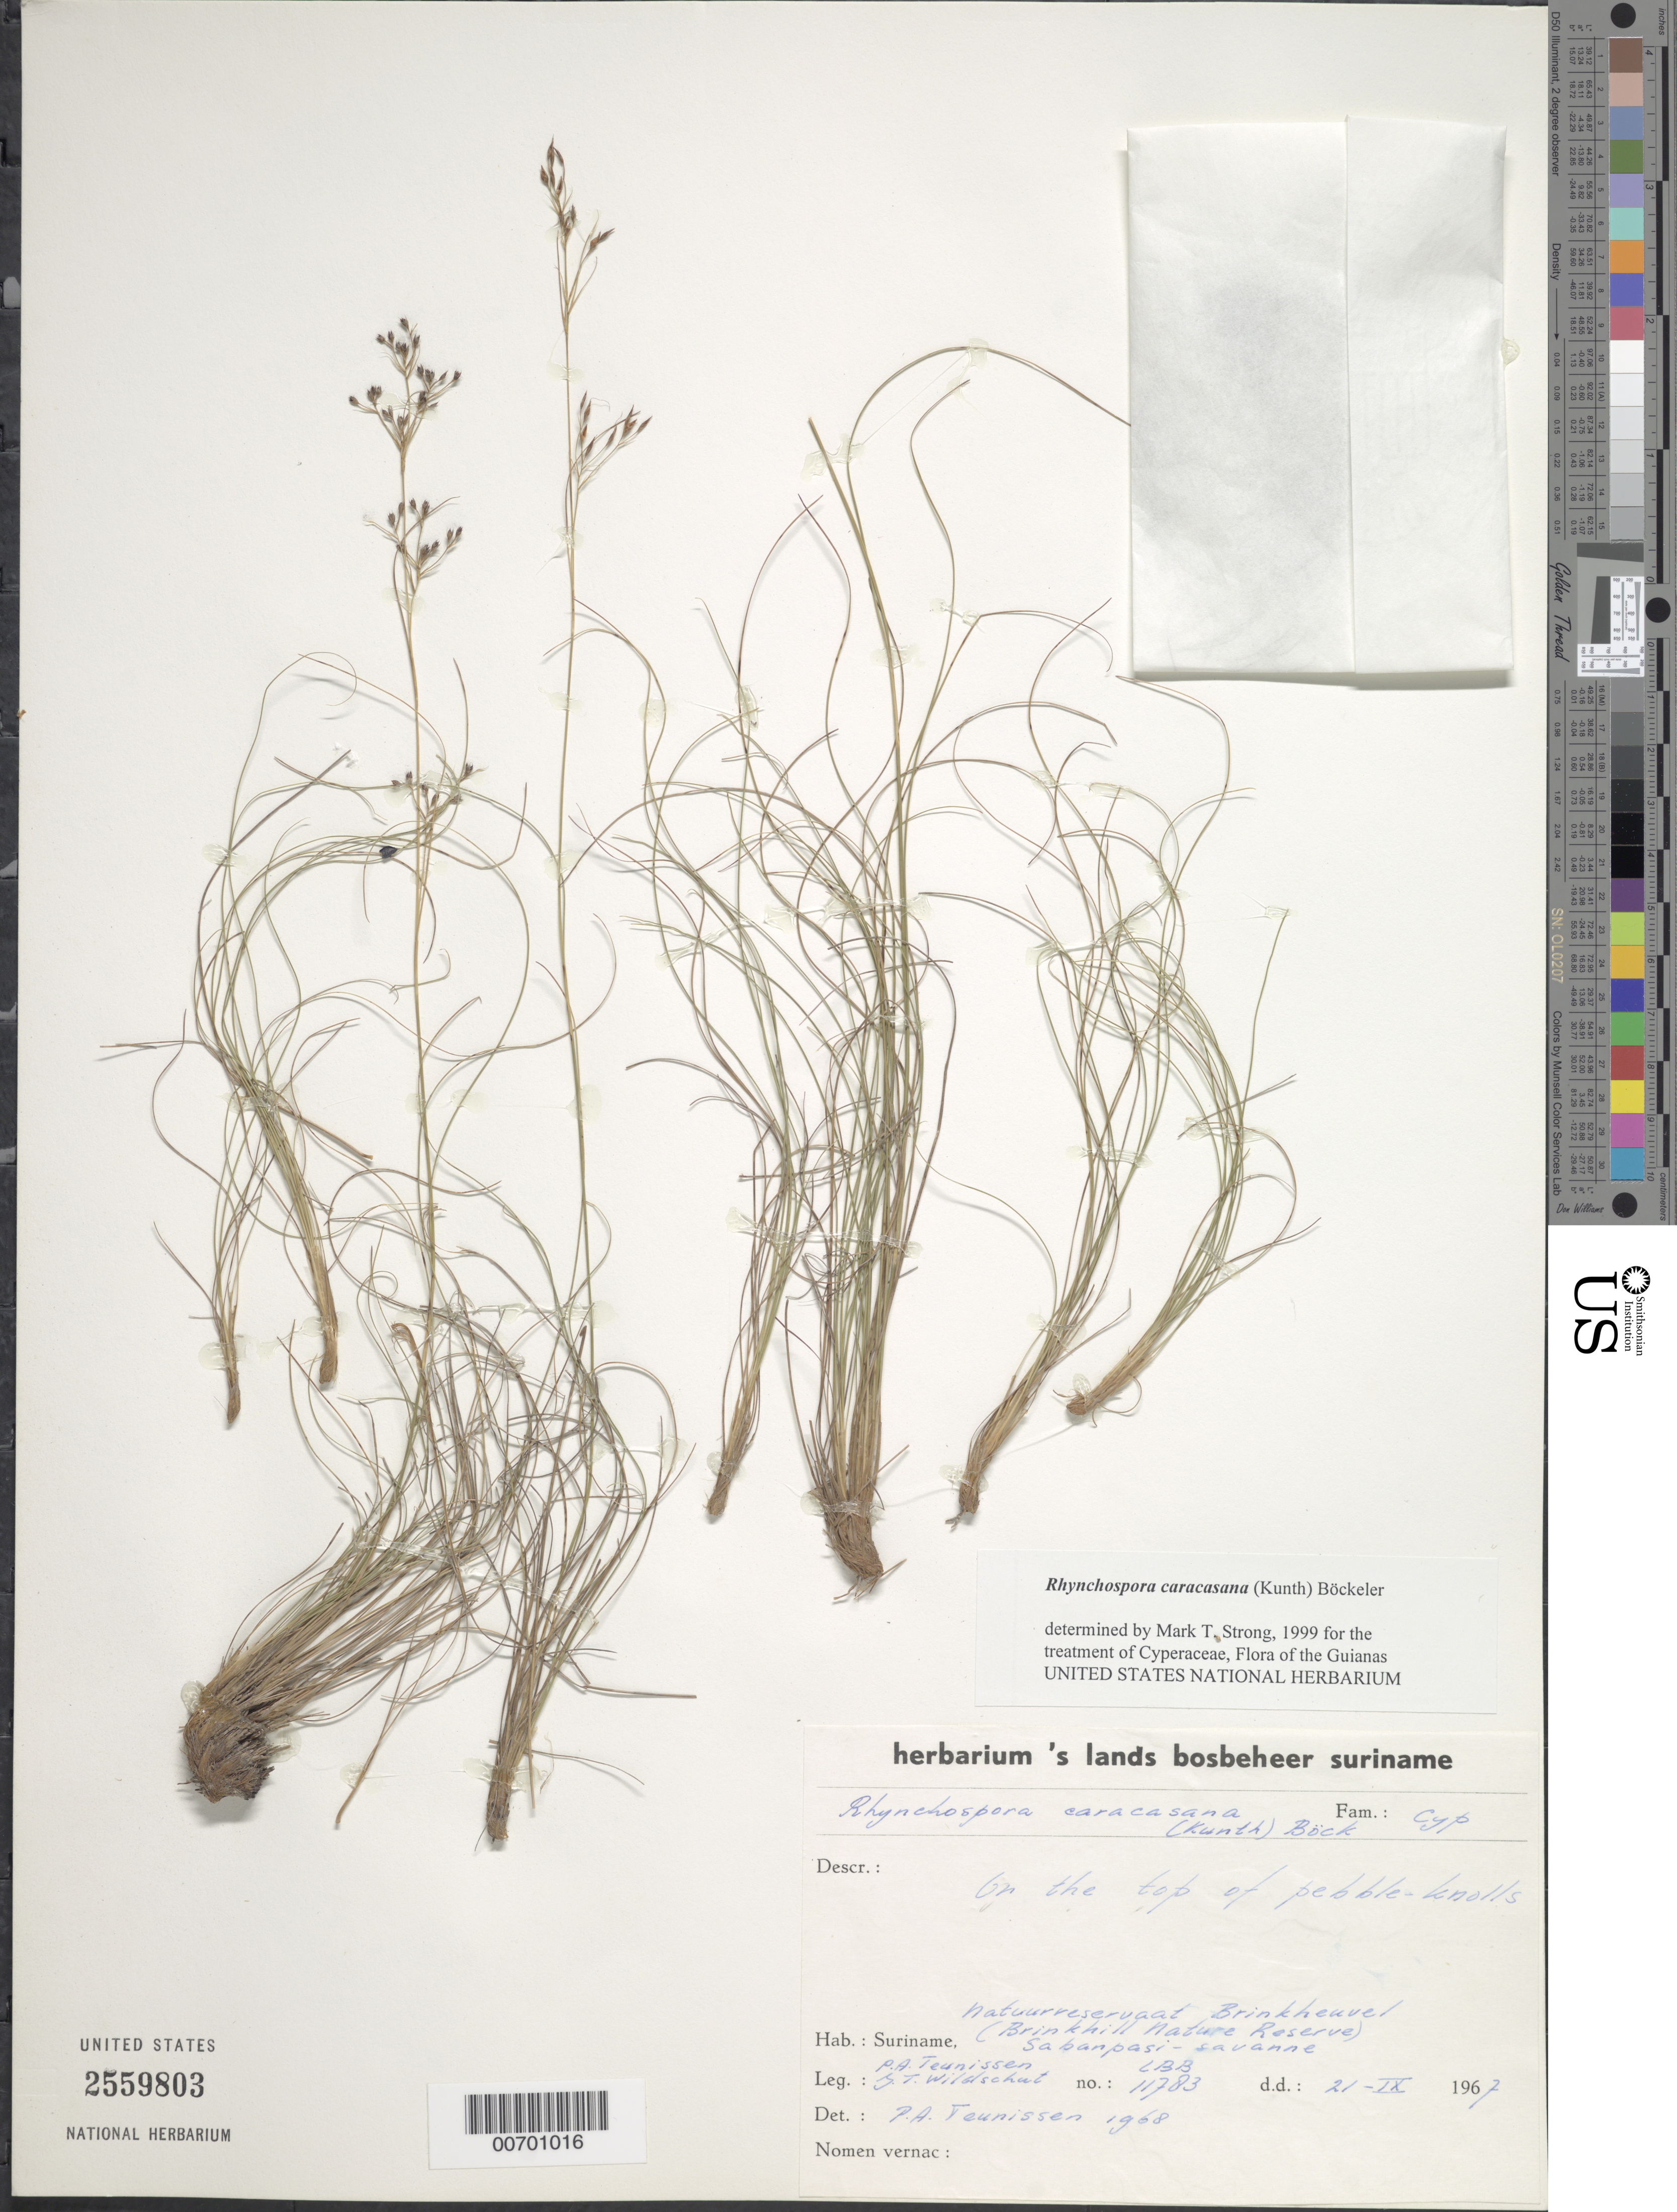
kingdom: Plantae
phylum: Tracheophyta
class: Liliopsida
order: Poales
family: Cyperaceae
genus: Rhynchospora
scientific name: Rhynchospora caracasana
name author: (Kunth) Boeckeler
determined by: Teunissen, P. A.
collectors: P. Teunissen & J. Wildschut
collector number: LBB 11783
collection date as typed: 21-Oct-67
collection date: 1967-10-21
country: Suriname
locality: Nature Reserve Brinckheuvel, Sabanpasi savanne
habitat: On the top of pebble knolls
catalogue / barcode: US 2559803